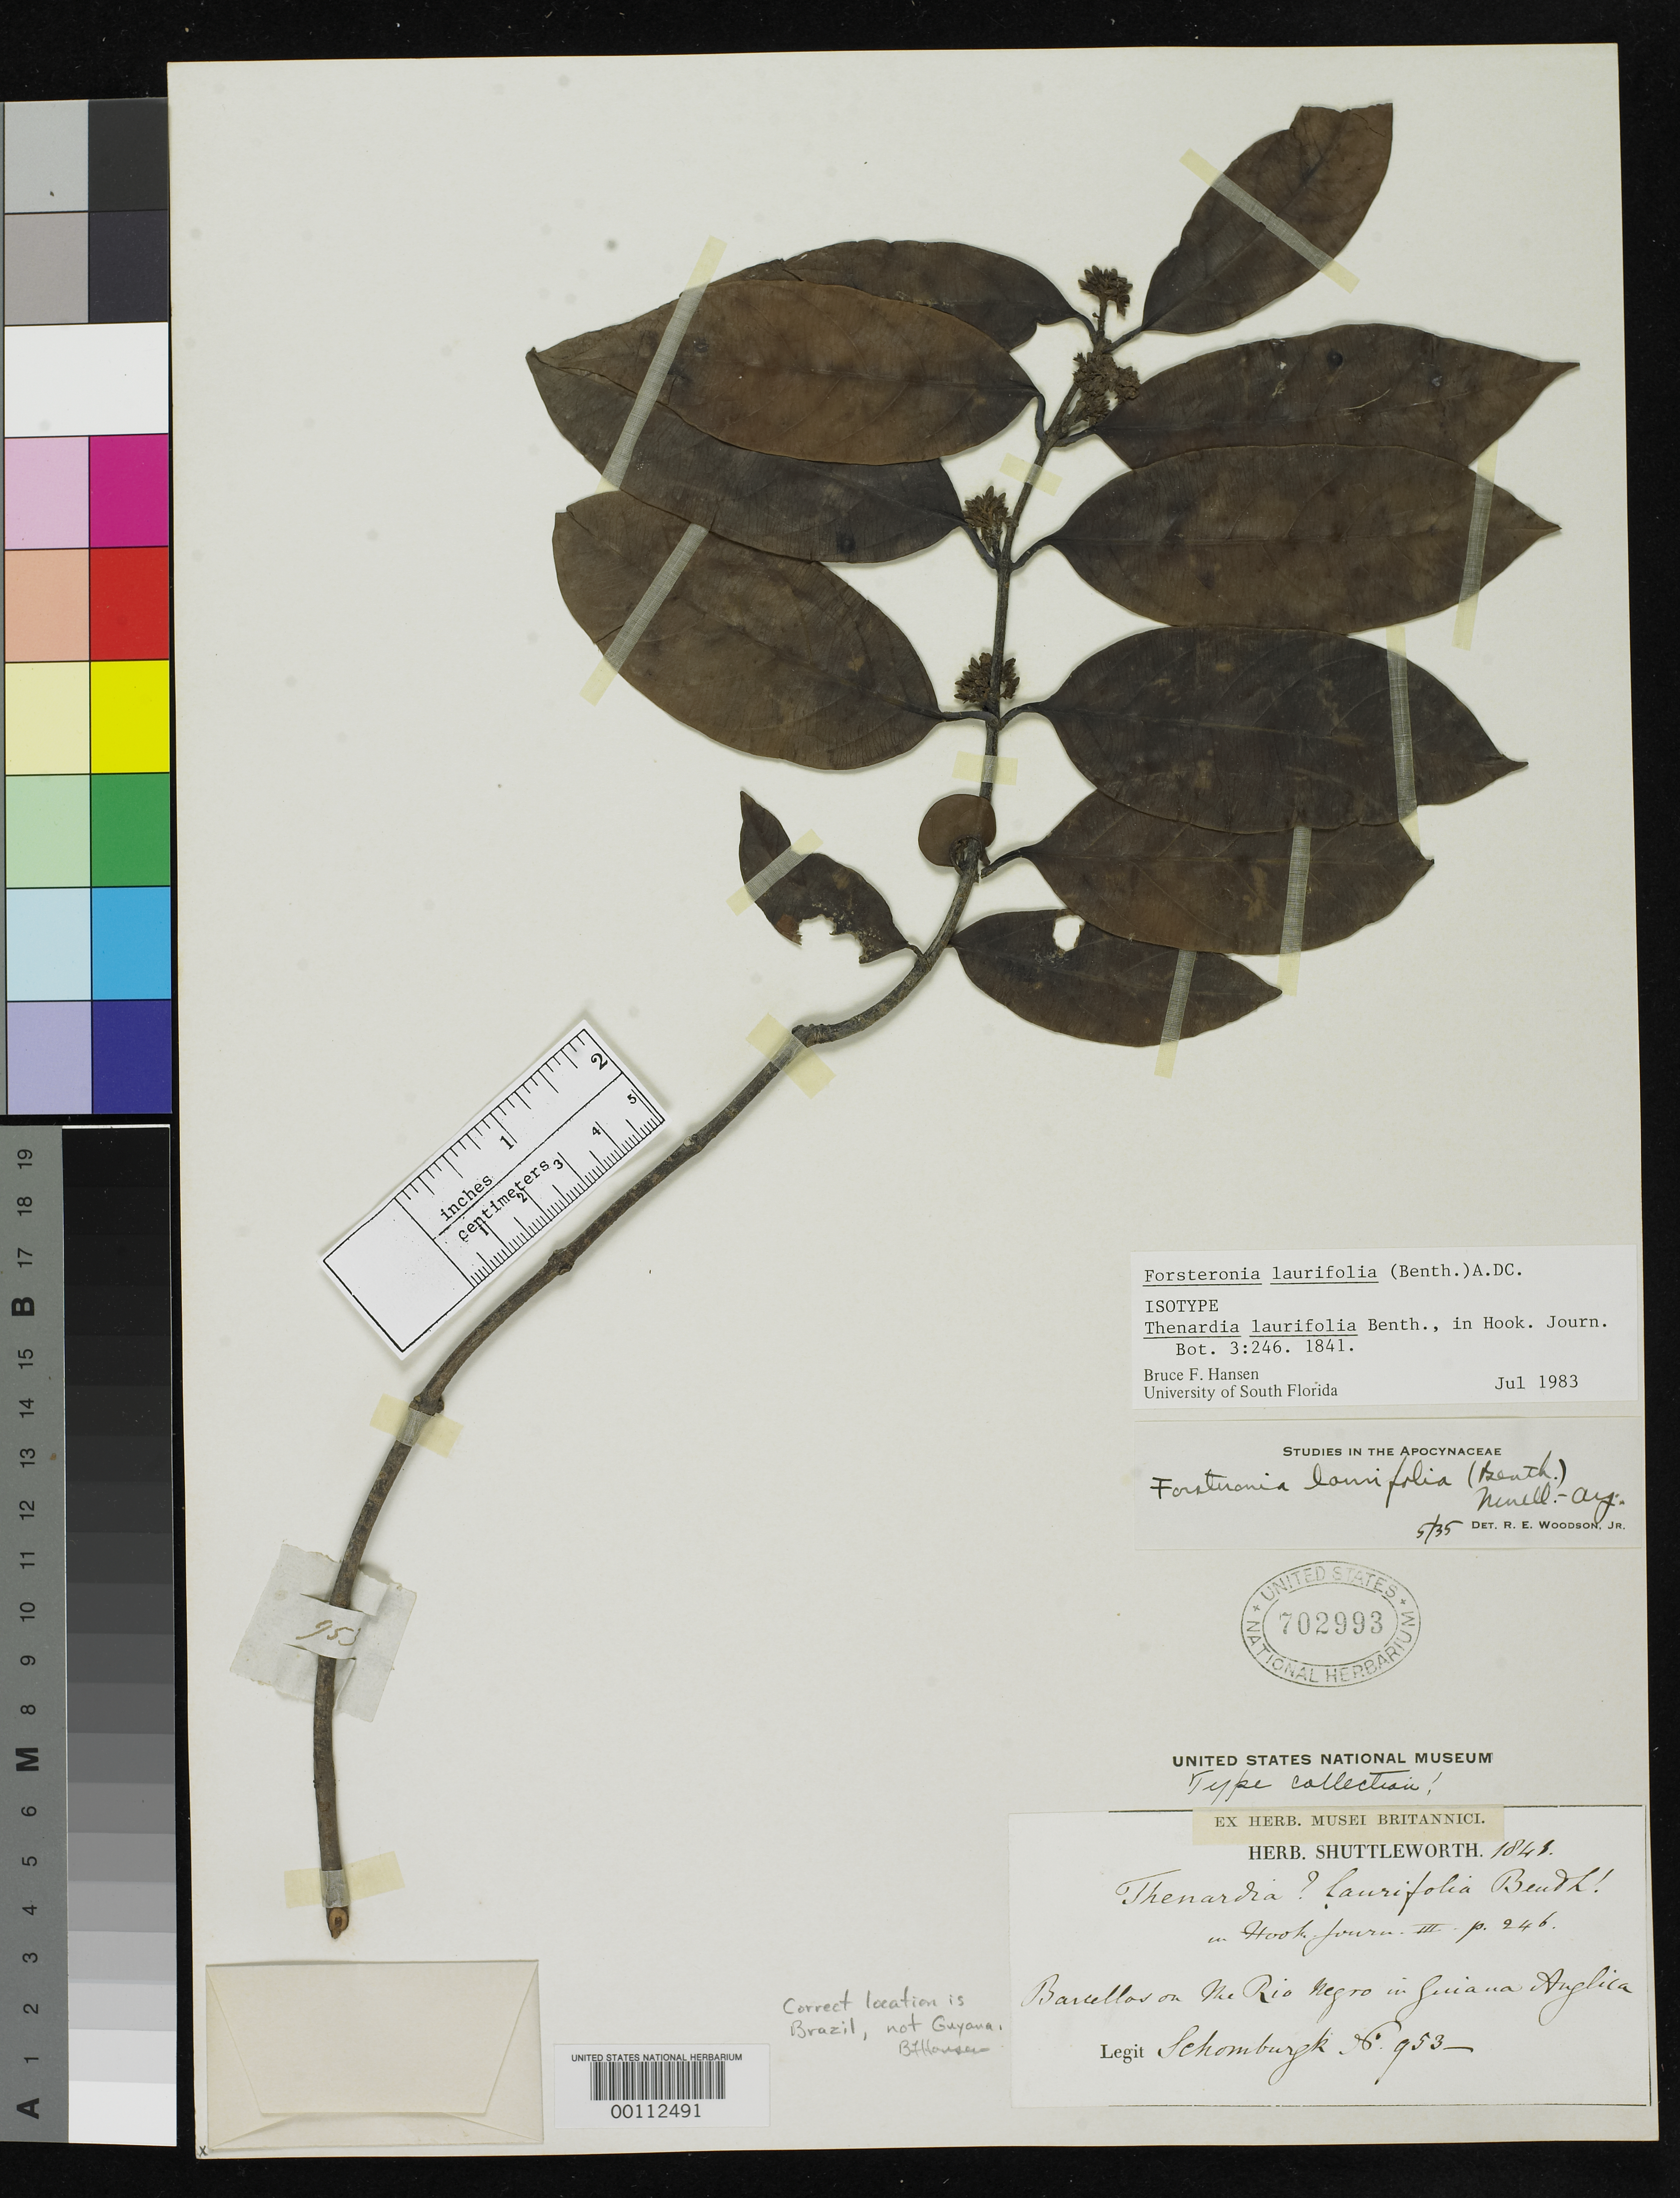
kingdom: Plantae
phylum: Tracheophyta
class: Magnoliopsida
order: Gentianales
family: Apocynaceae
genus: Thenardia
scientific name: Thenardia laurifolia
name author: Benth.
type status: Isotype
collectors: M. R. Schomburgk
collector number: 953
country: Brazil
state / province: Amazonas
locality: Barcellos on the Rio Negro, upriver from Manaus.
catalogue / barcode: US 702993